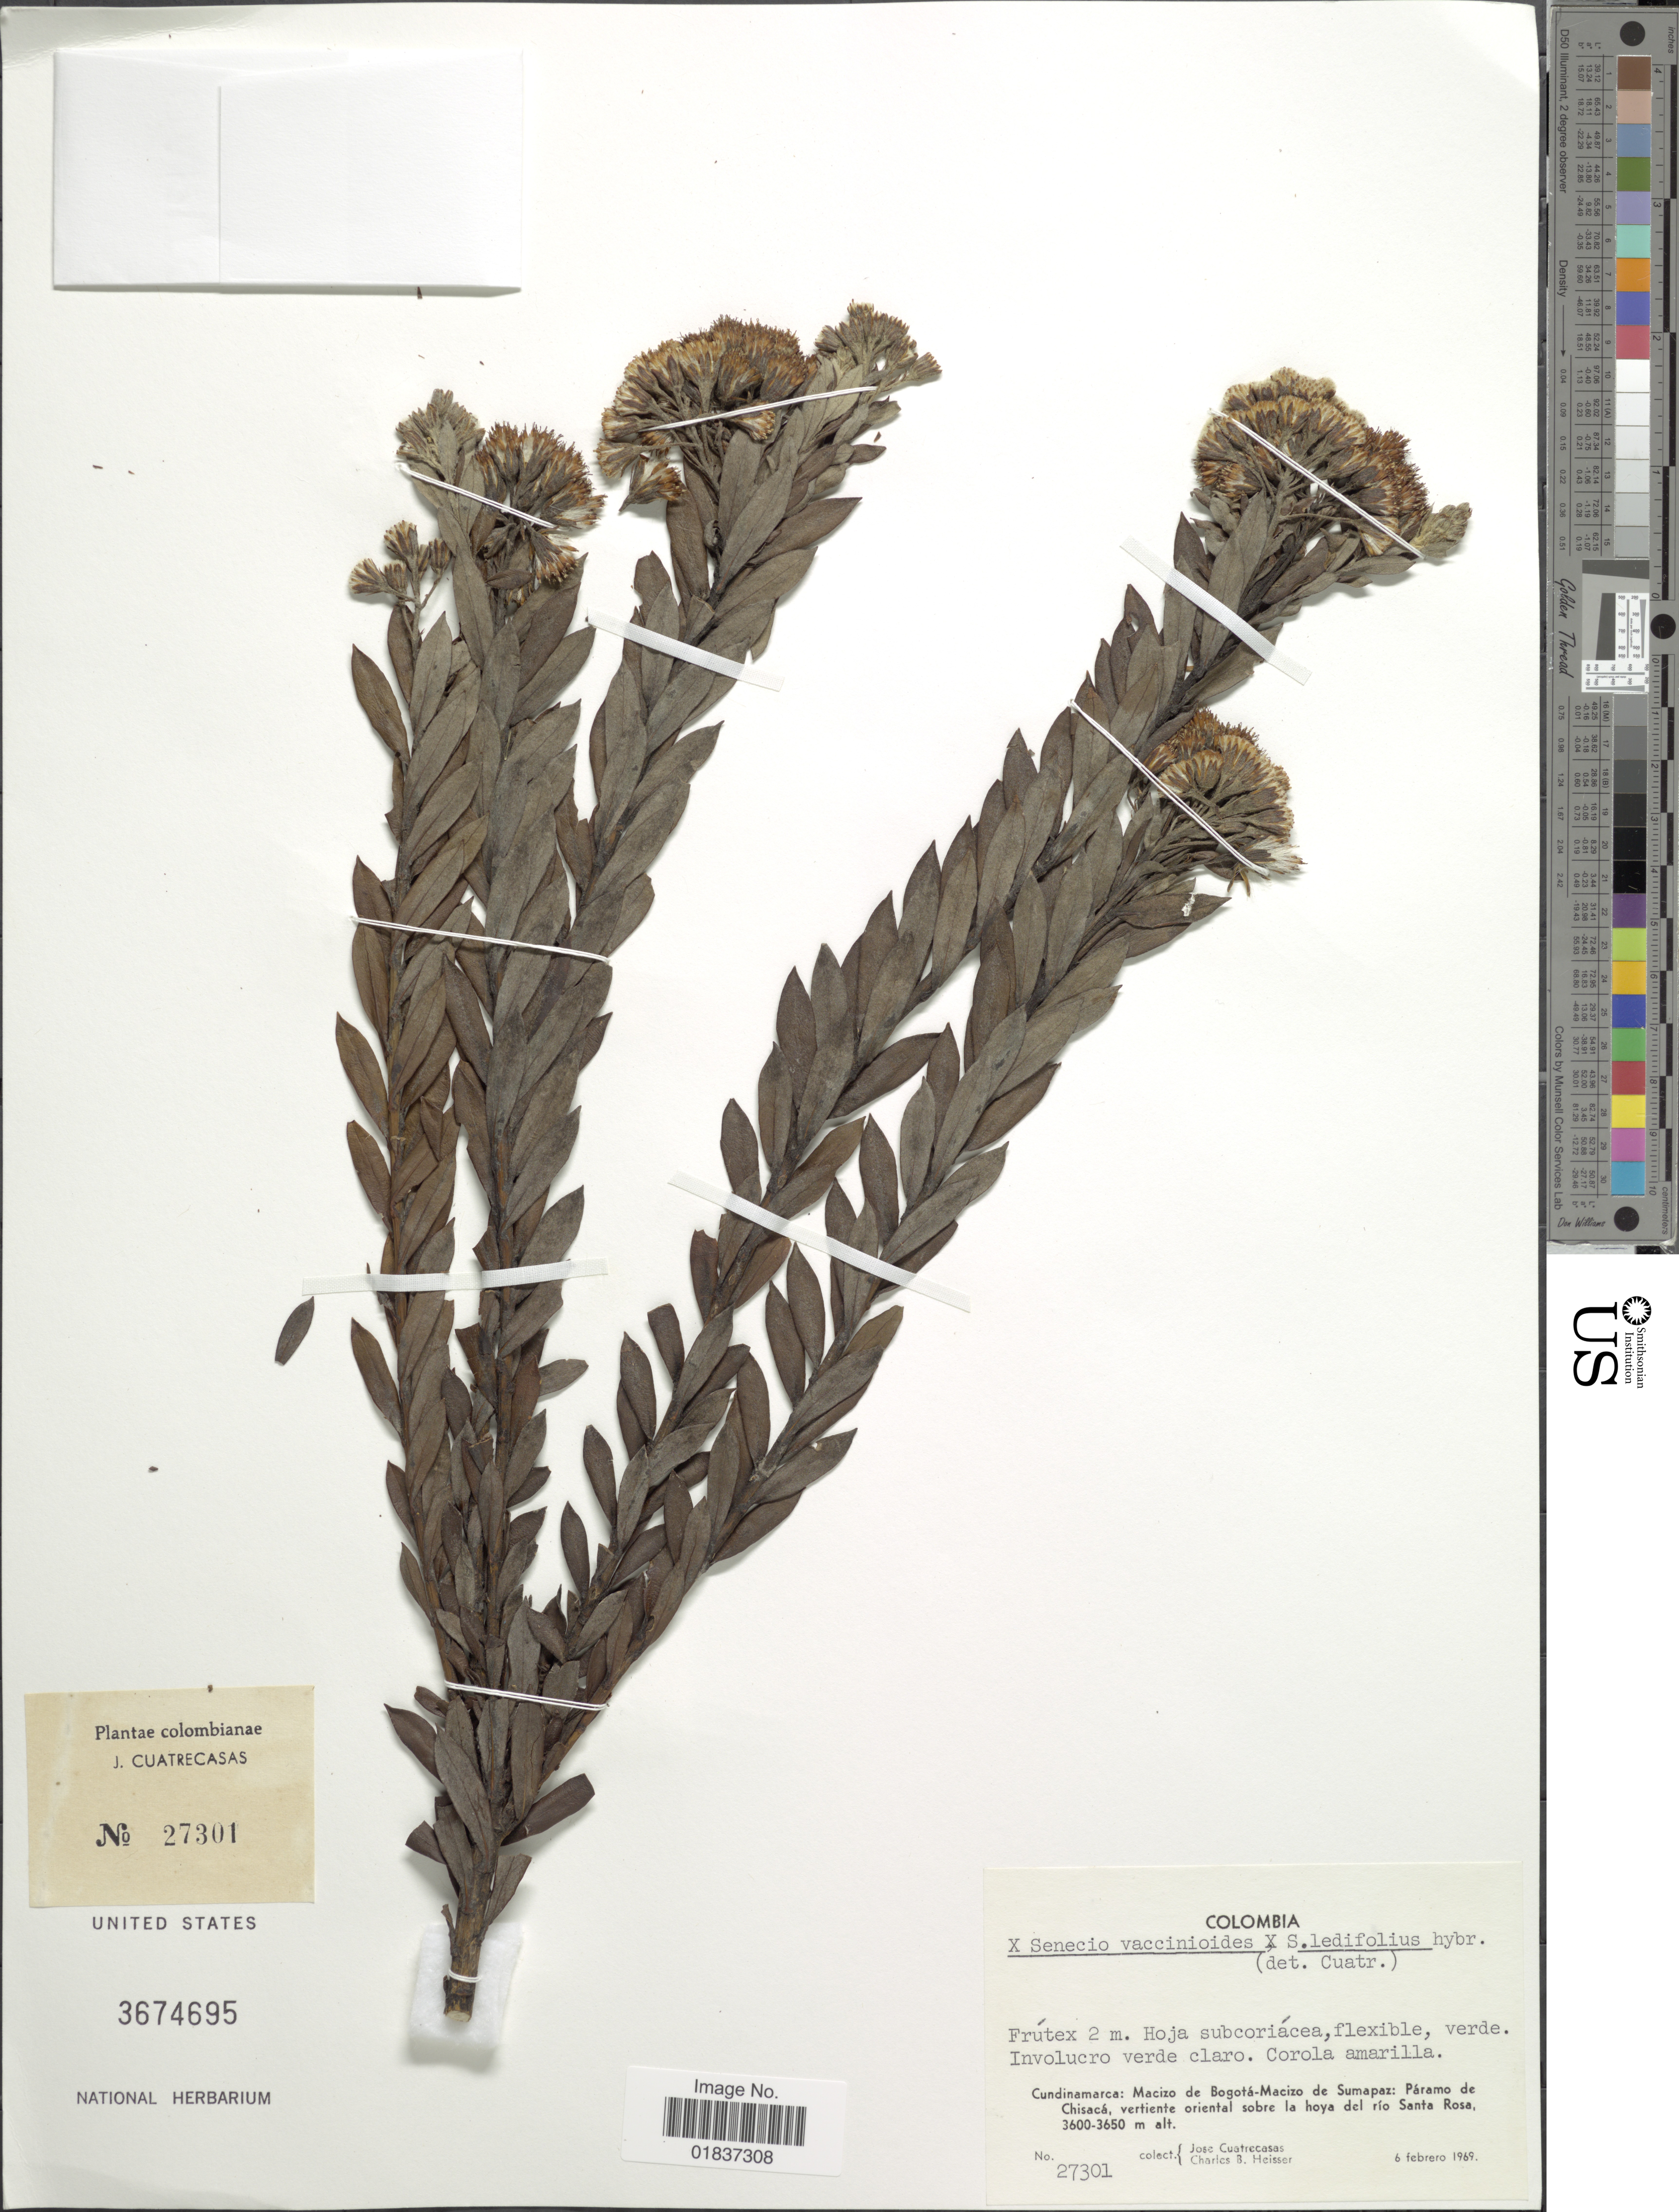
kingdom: Plantae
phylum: Tracheophyta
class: Magnoliopsida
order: Asterales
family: Asteraceae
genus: Pentacalia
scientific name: Pentacalia vaccinioides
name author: (Kunth) Cuatrec.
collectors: J. Cuatrecasas & C. B. Heisser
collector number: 27301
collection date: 1969-02-06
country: Colombia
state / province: Cundinamarca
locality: Cundinamarca: Macizo de Bogota-Macizo de Sumapaz: Paramo de Chisaca, vertiente oriental sobre la hoya del rio Santa ROsa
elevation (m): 3600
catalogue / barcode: US 3674695